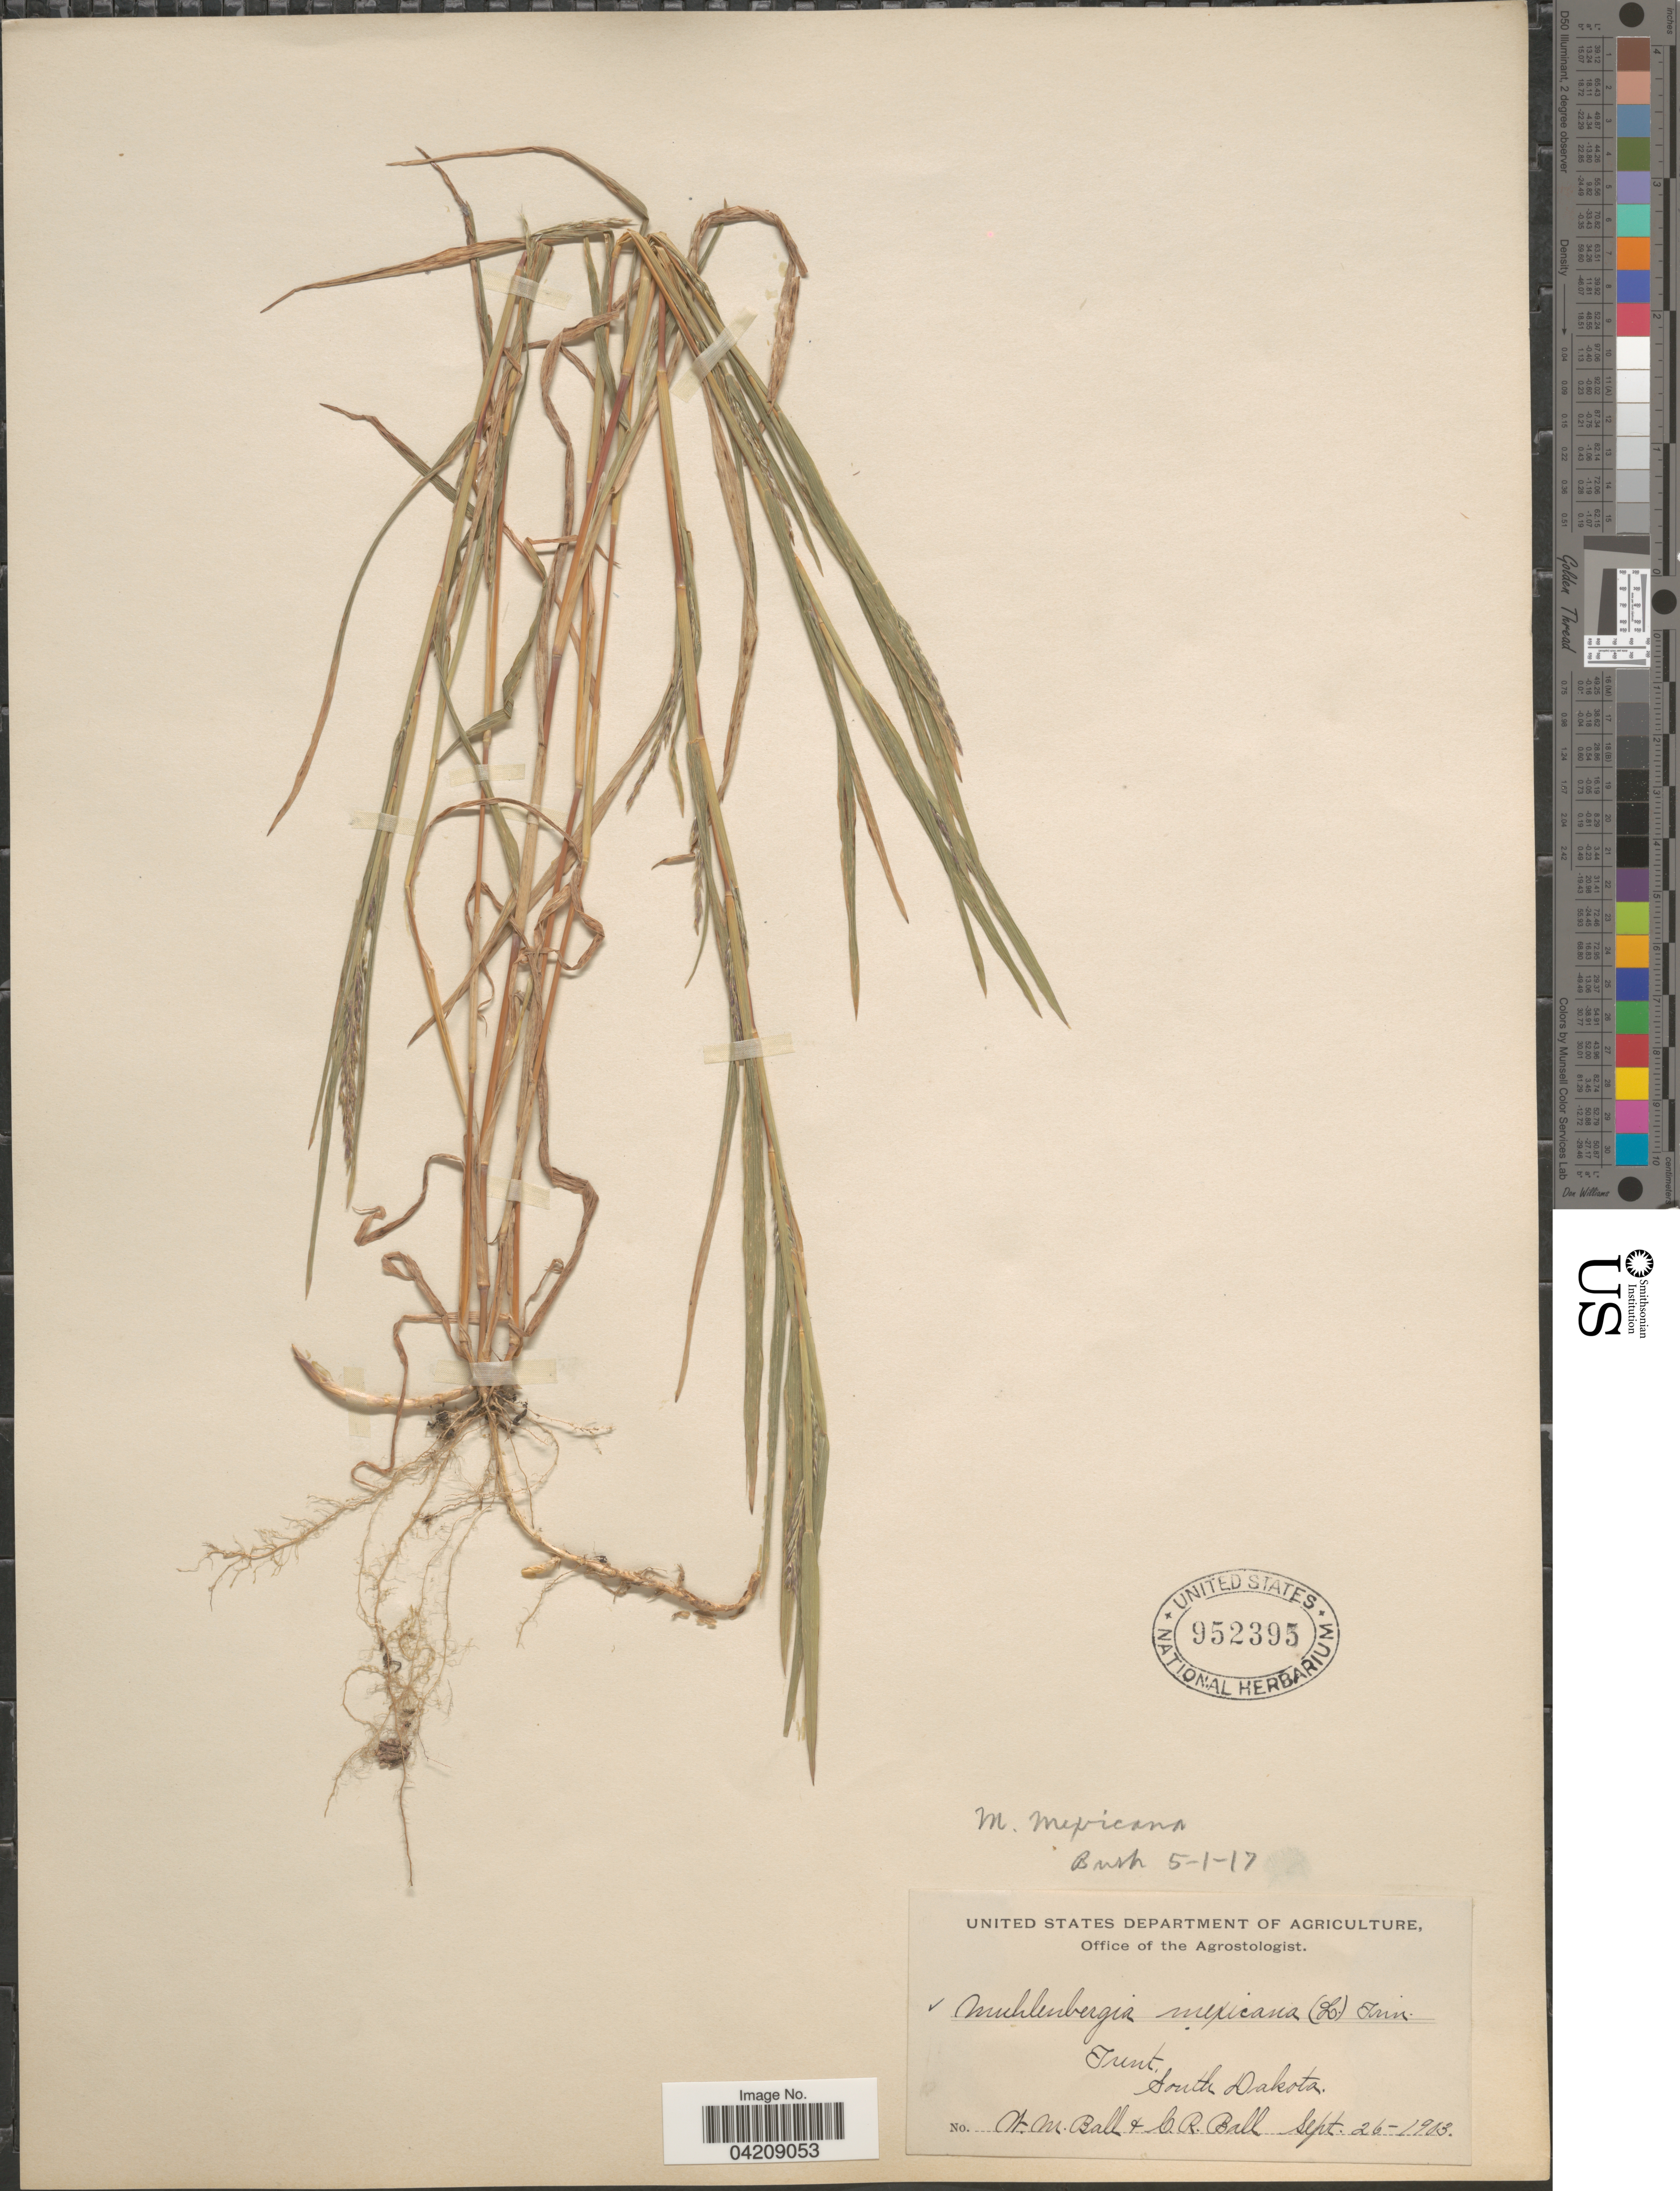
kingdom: Plantae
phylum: Tracheophyta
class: Liliopsida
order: Poales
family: Poaceae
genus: Muhlenbergia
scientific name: Muhlenbergia frondosa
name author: (Poir.) Fernald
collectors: W. Ball & C. R. Ball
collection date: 1903-09-26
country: United States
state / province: South Dakota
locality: Trent.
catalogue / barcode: US 952395